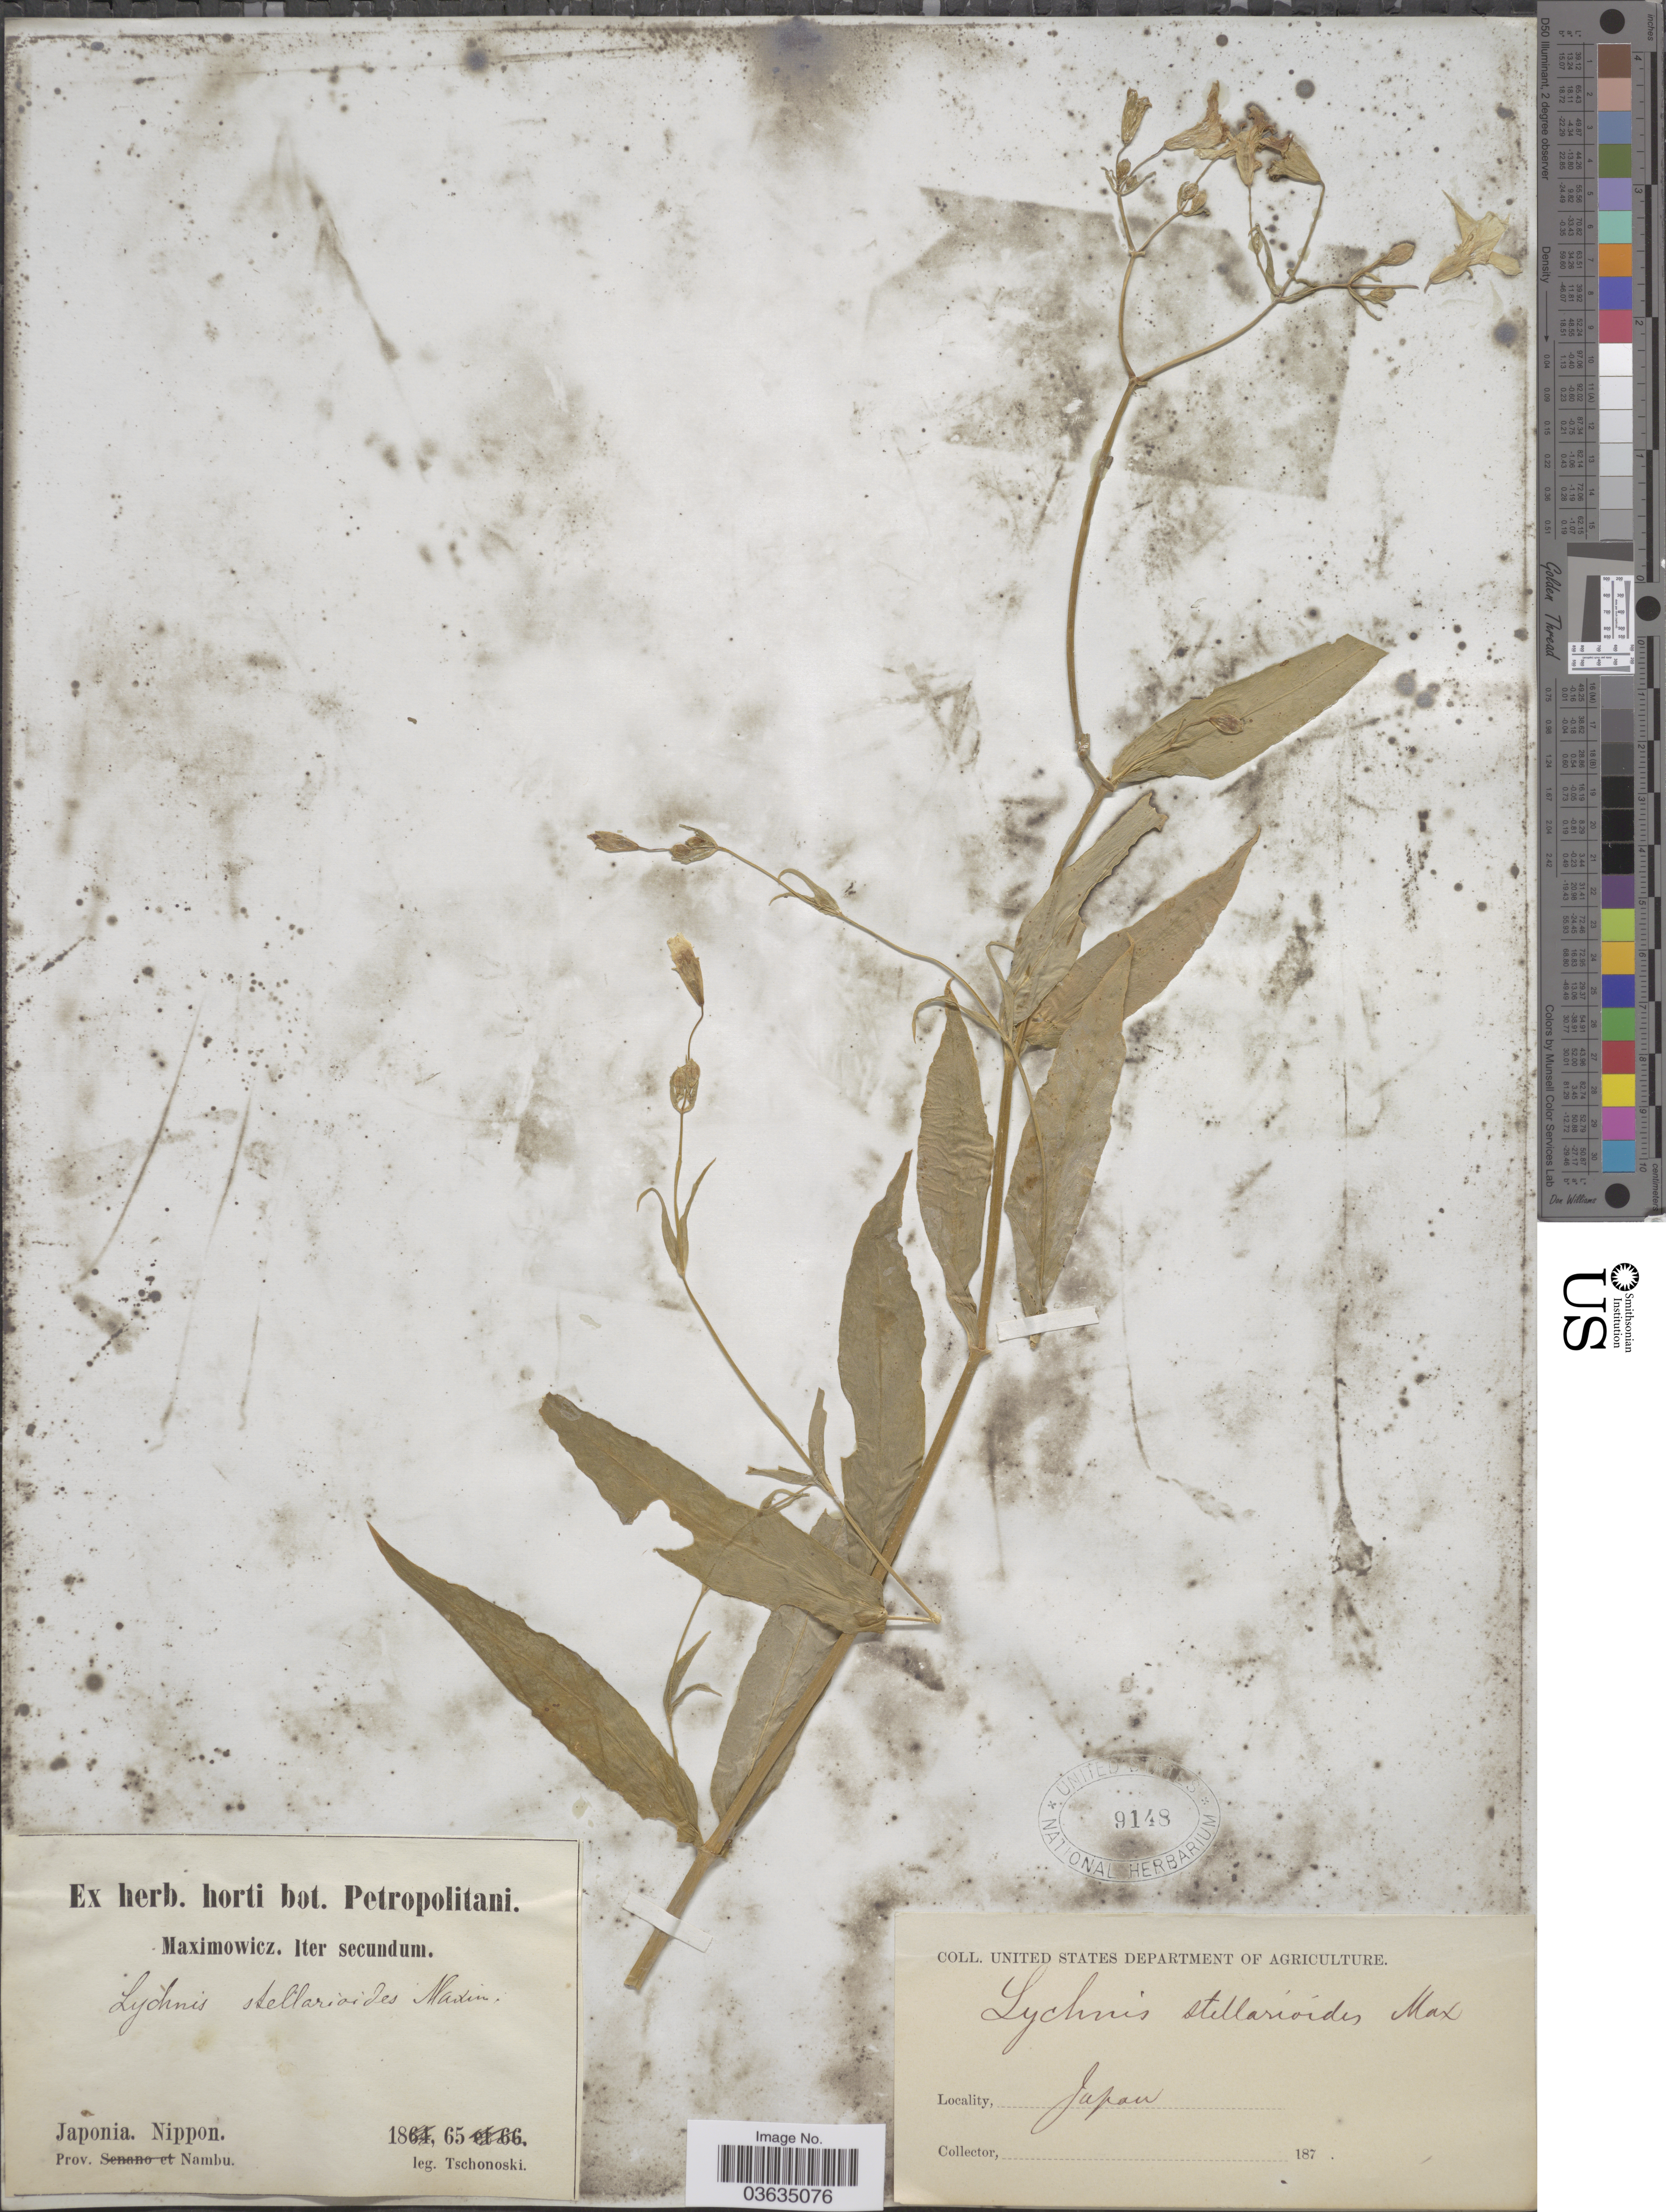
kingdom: Plantae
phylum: Tracheophyta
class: Magnoliopsida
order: Caryophyllales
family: Caryophyllaceae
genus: Silene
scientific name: Silene gracillima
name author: Rohrb.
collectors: -. Tschonoski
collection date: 1865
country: Japan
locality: Nippon. Prov. Nambu.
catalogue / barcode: US 9148